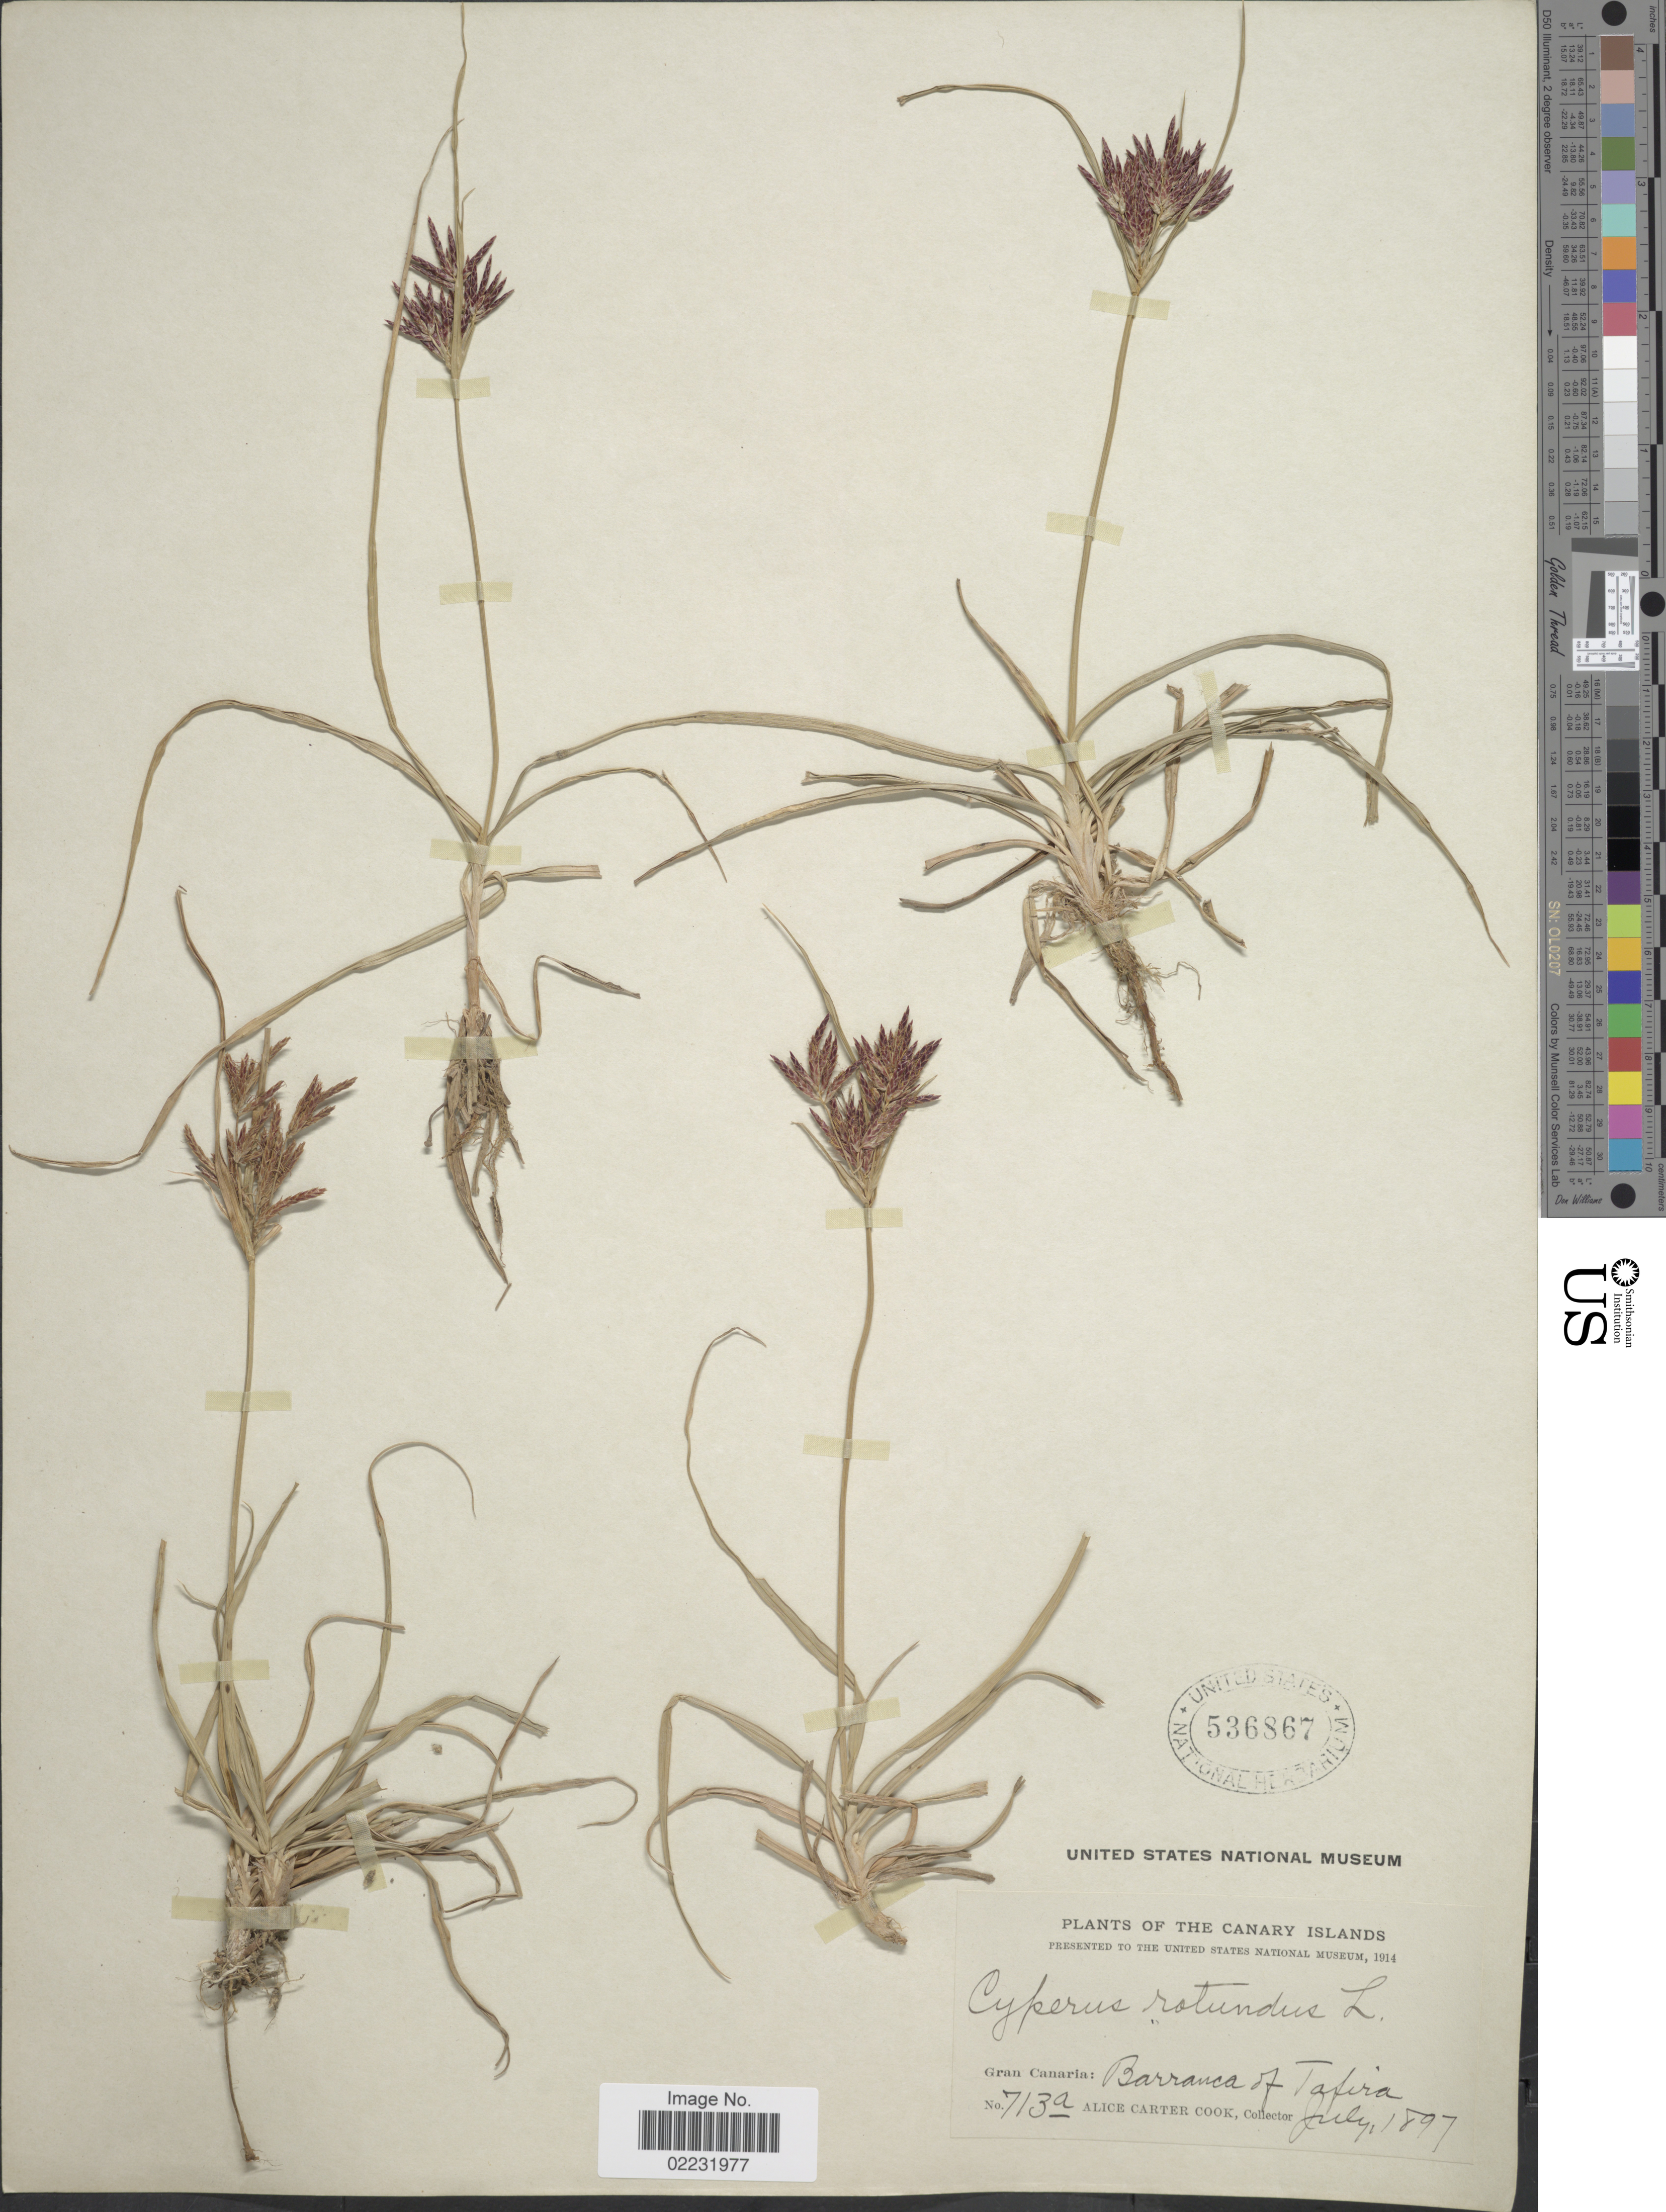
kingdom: Plantae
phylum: Tracheophyta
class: Liliopsida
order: Poales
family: Cyperaceae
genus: Cyperus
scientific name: Cyperus rotundus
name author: L.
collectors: Alice C. Cook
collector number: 713a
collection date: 1897-07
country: Spain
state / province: Canarias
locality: Canary Islands, Gran Canaria: Barranca of Tafira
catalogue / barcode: US 536867